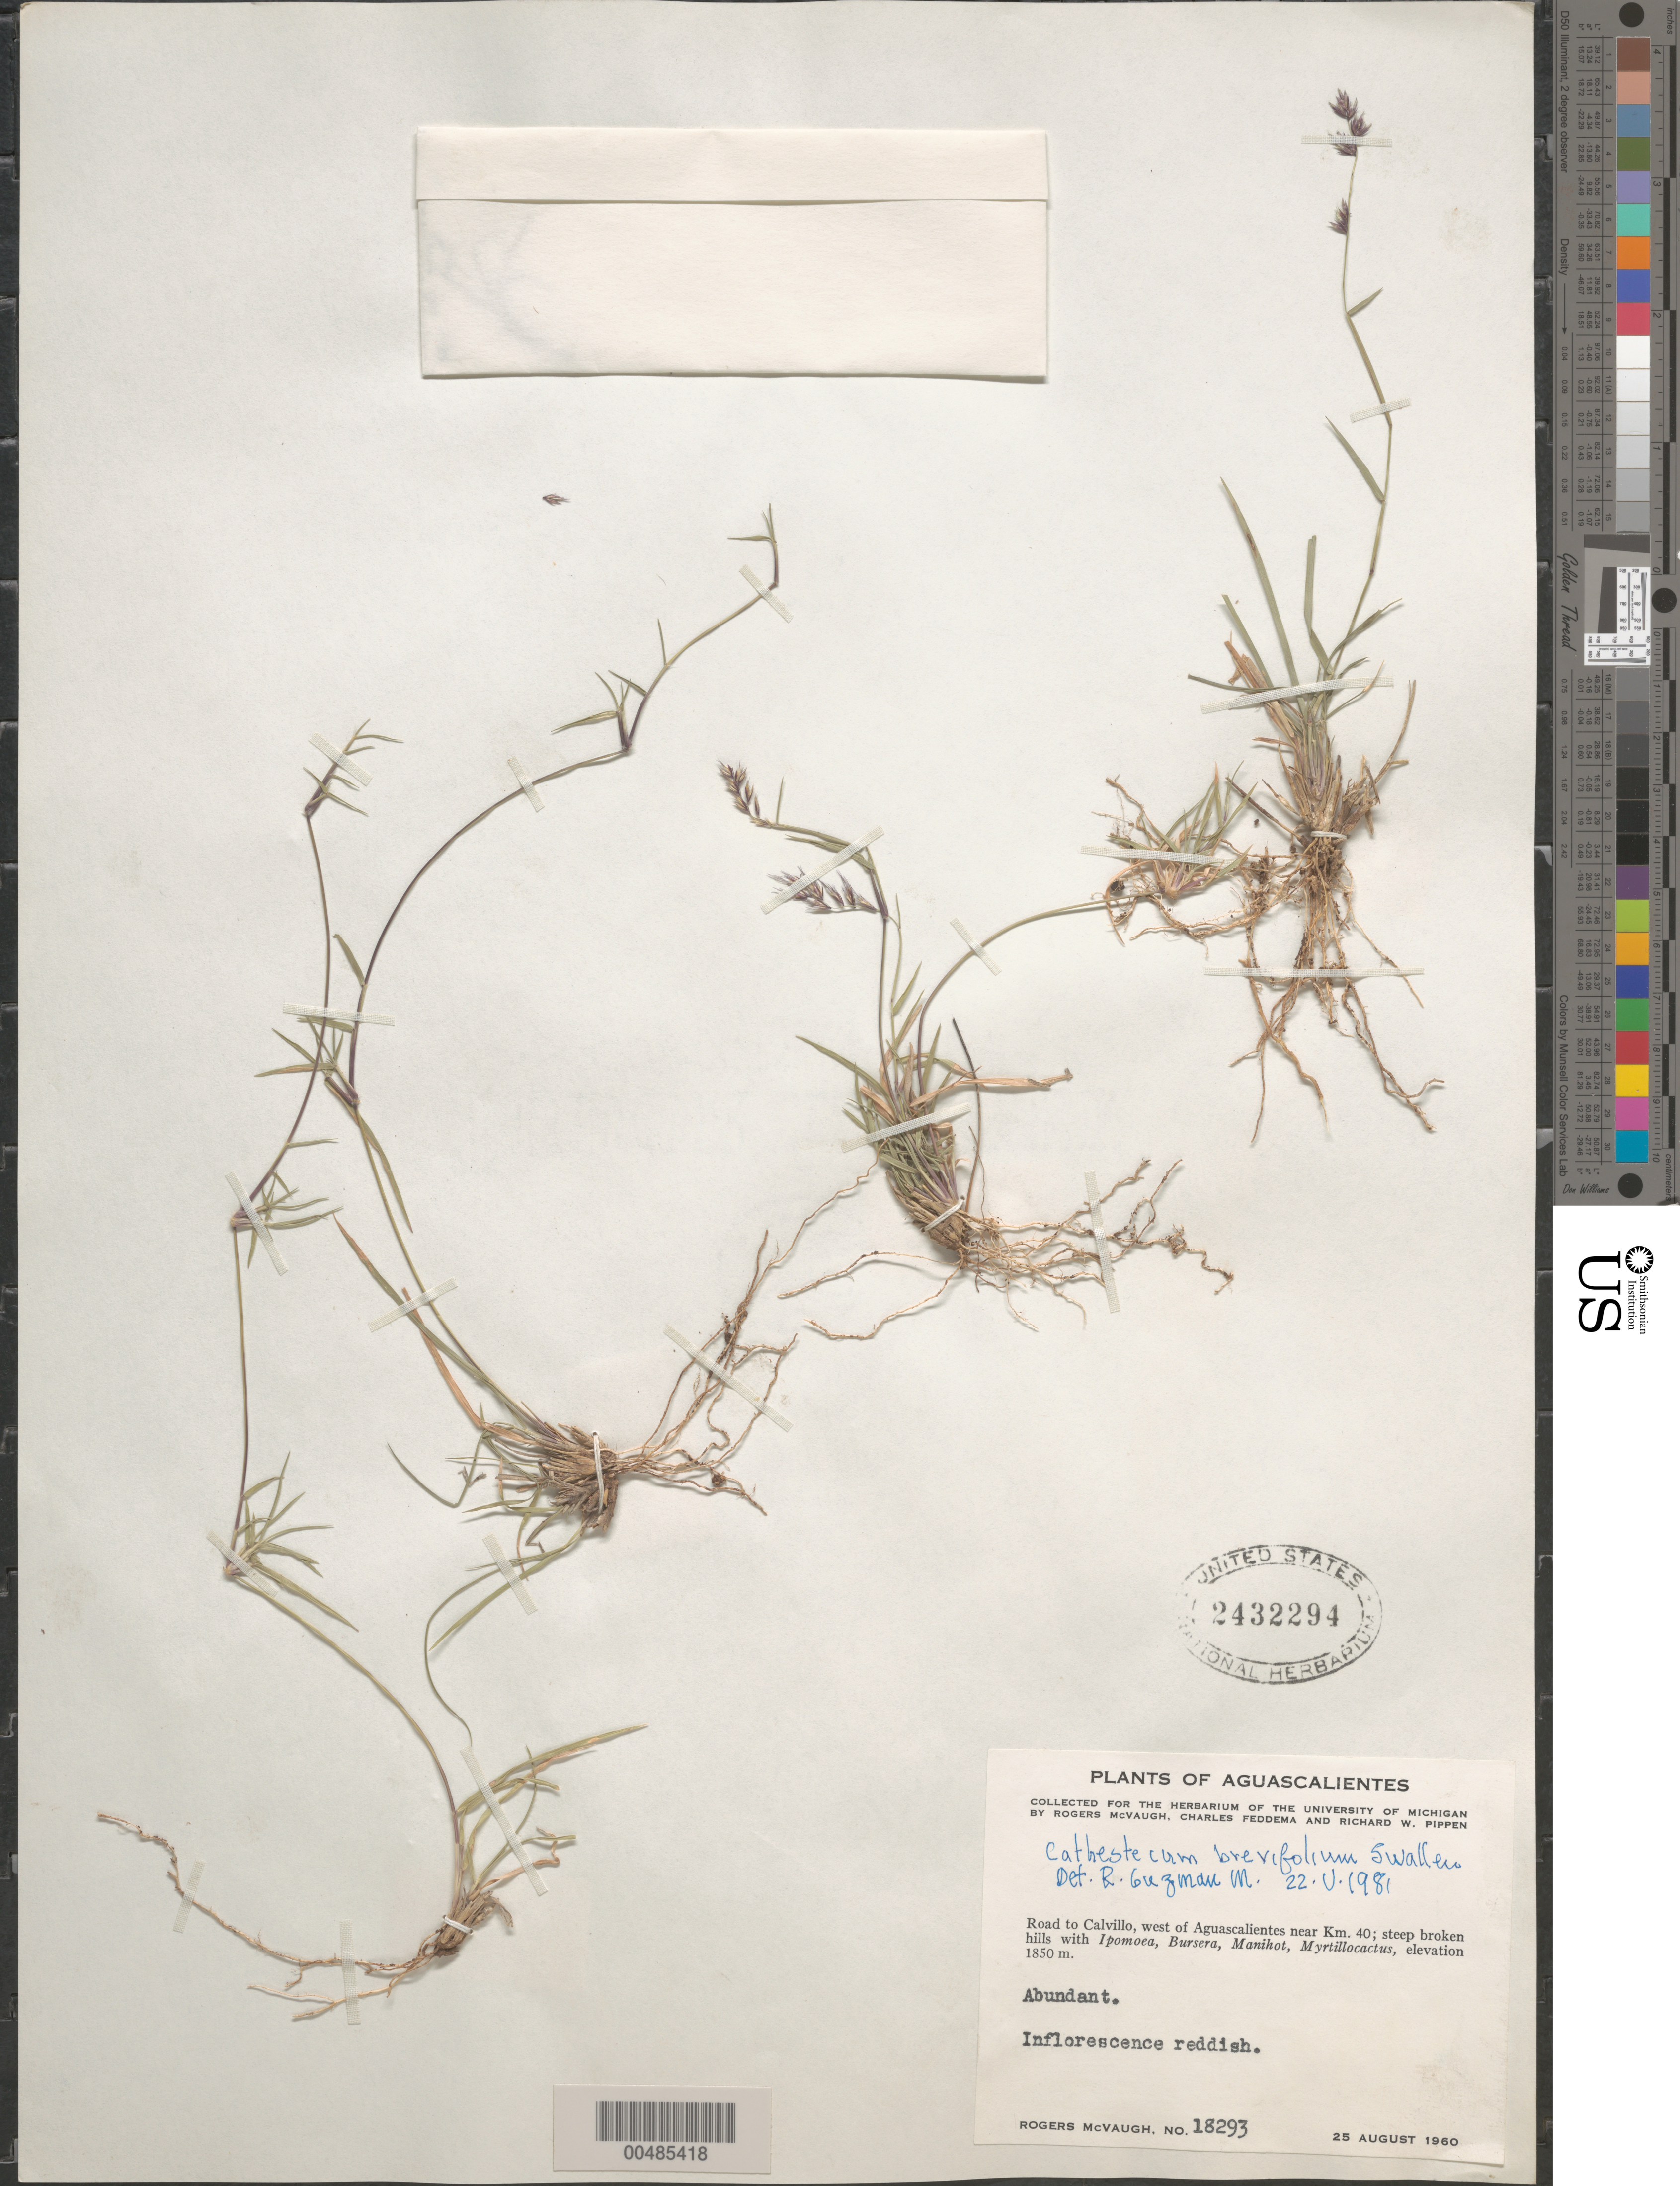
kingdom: Plantae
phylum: Tracheophyta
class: Liliopsida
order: Poales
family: Poaceae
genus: Cathestecum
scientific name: Cathestecum brevifolium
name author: Swallen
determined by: Guzman-M., R.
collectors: R. McVaugh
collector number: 18293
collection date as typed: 25 Aug 1960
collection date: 1960-08-25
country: Mexico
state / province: Aguascalientes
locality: Road to Calvillo, W of Aguascalientes near Km 40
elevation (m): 1850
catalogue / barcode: US 2432294